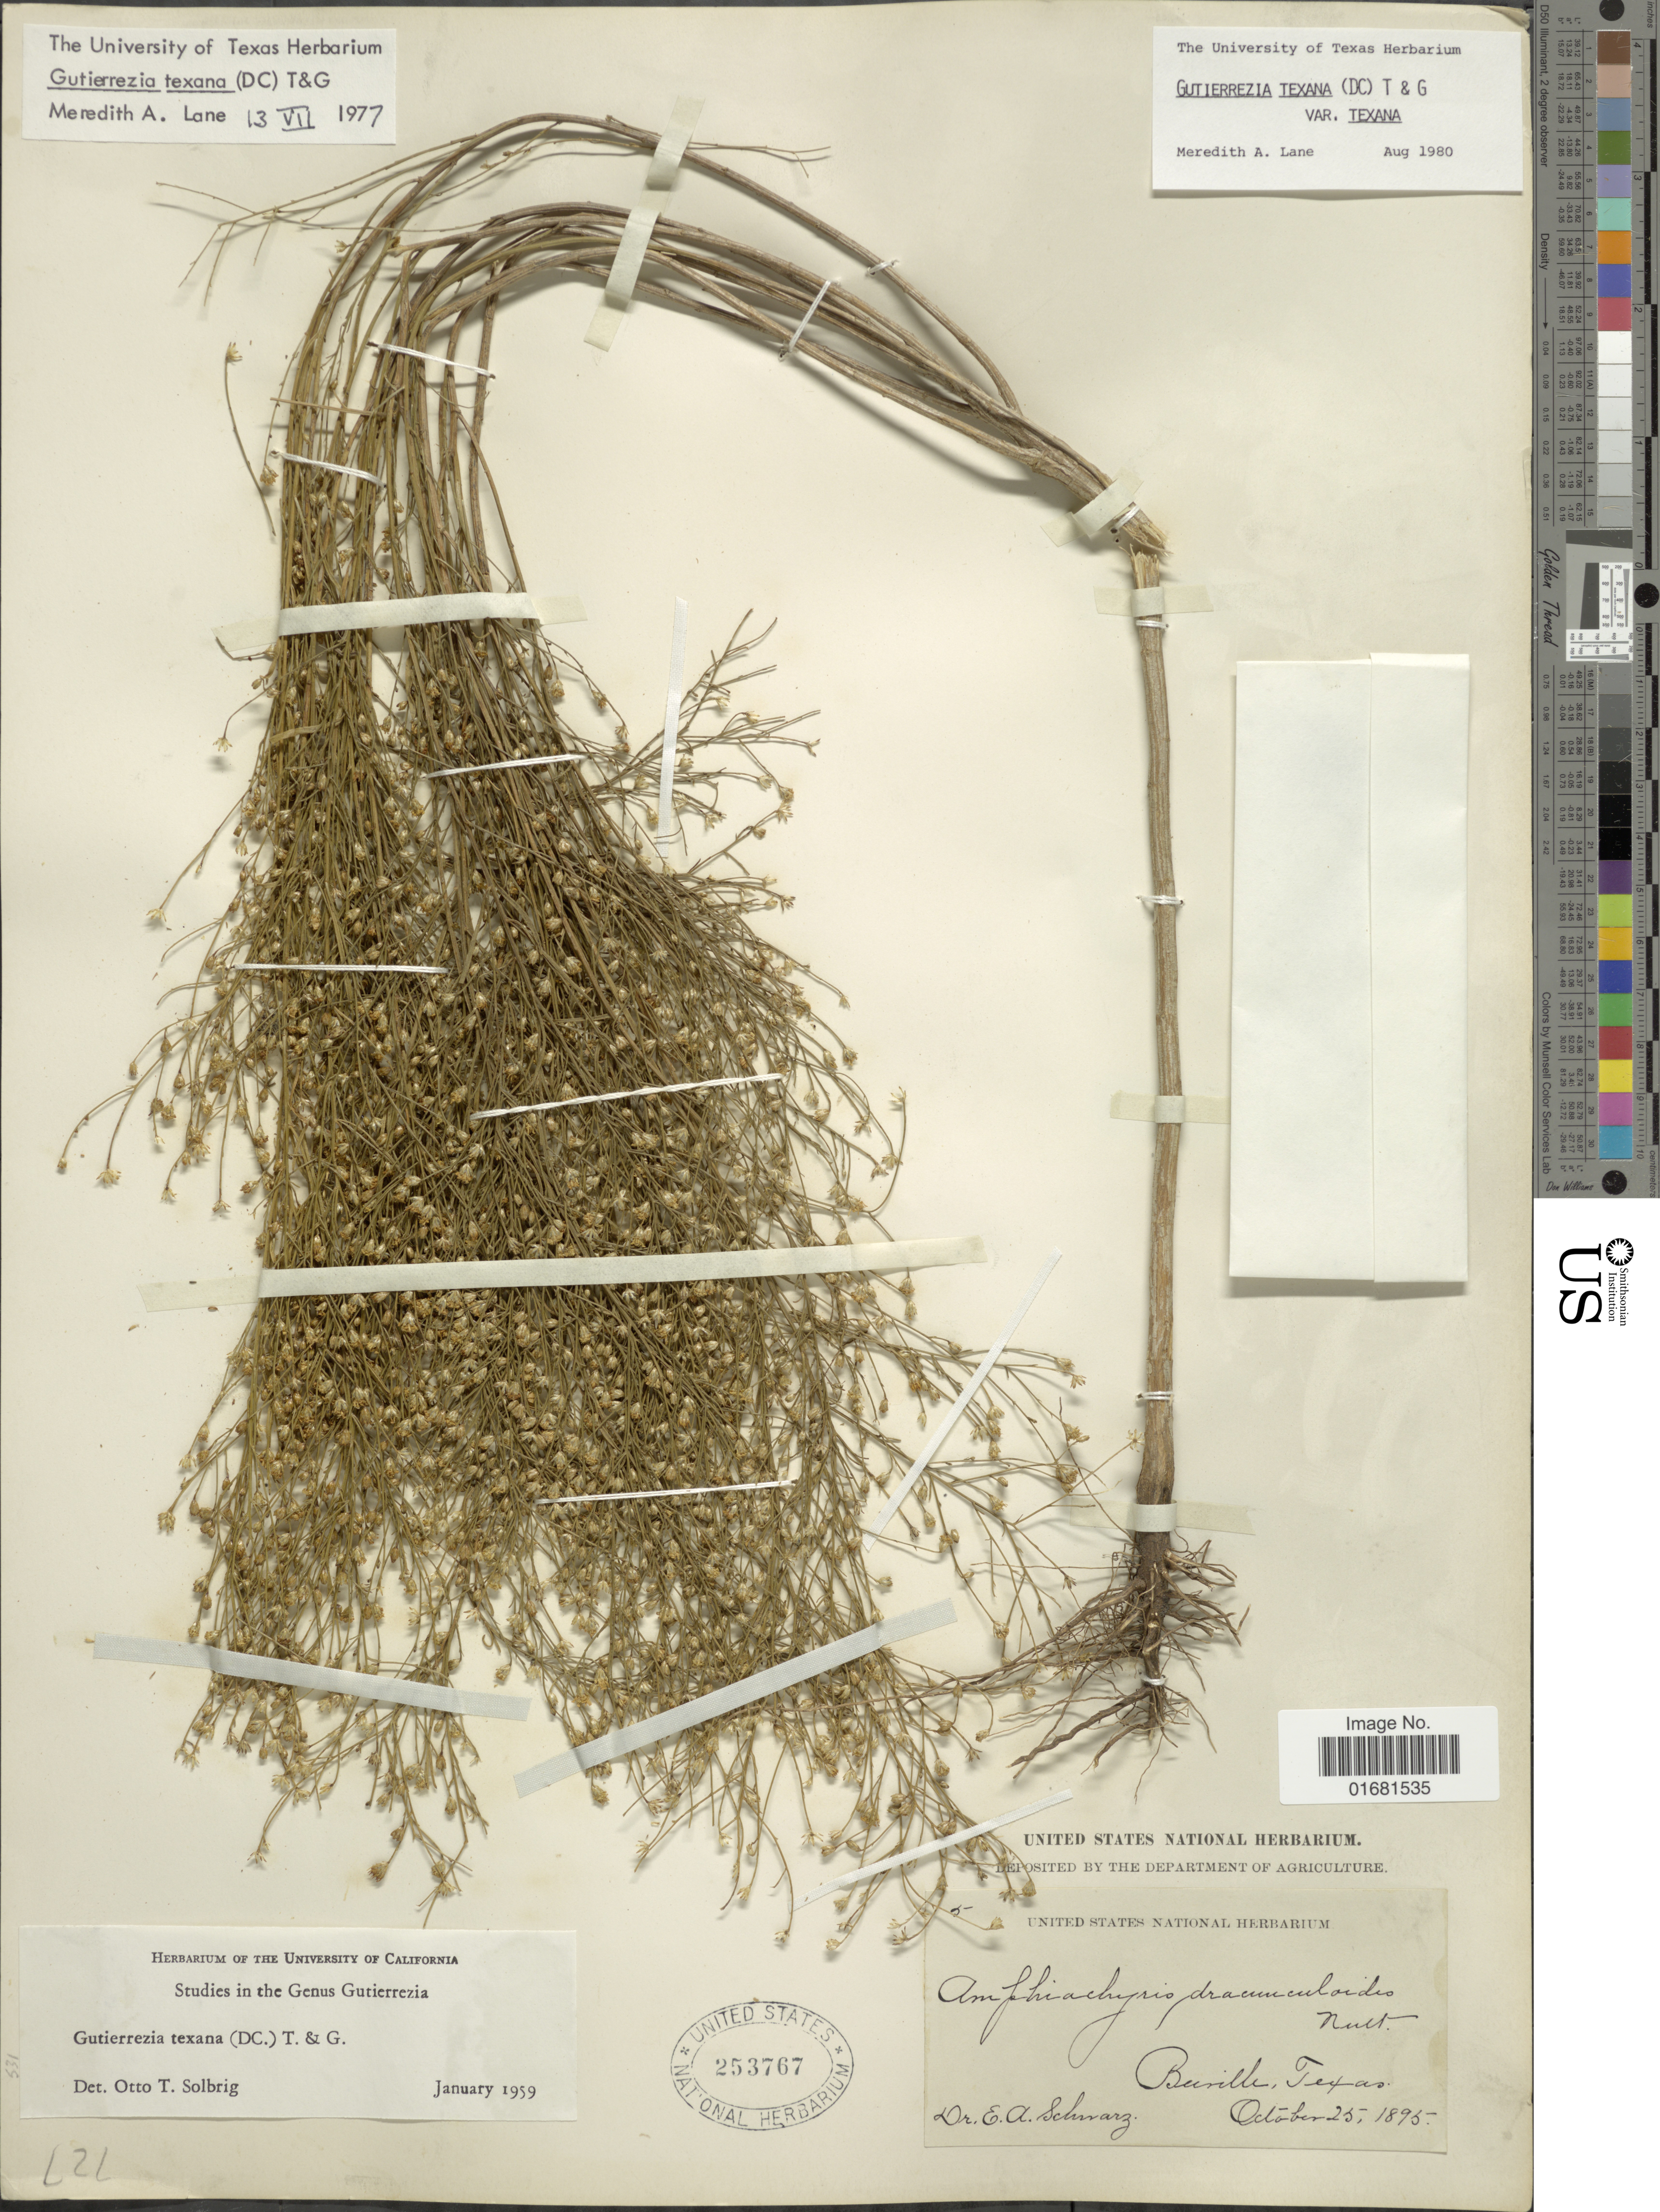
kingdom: Plantae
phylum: Tracheophyta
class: Magnoliopsida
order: Asterales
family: Asteraceae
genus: Gutierrezia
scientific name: Gutierrezia texana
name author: (DC.) Torr. & A. Gray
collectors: E. Schwarz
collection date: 1895-10-25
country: United States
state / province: Texas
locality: Beeville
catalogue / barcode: US 253767